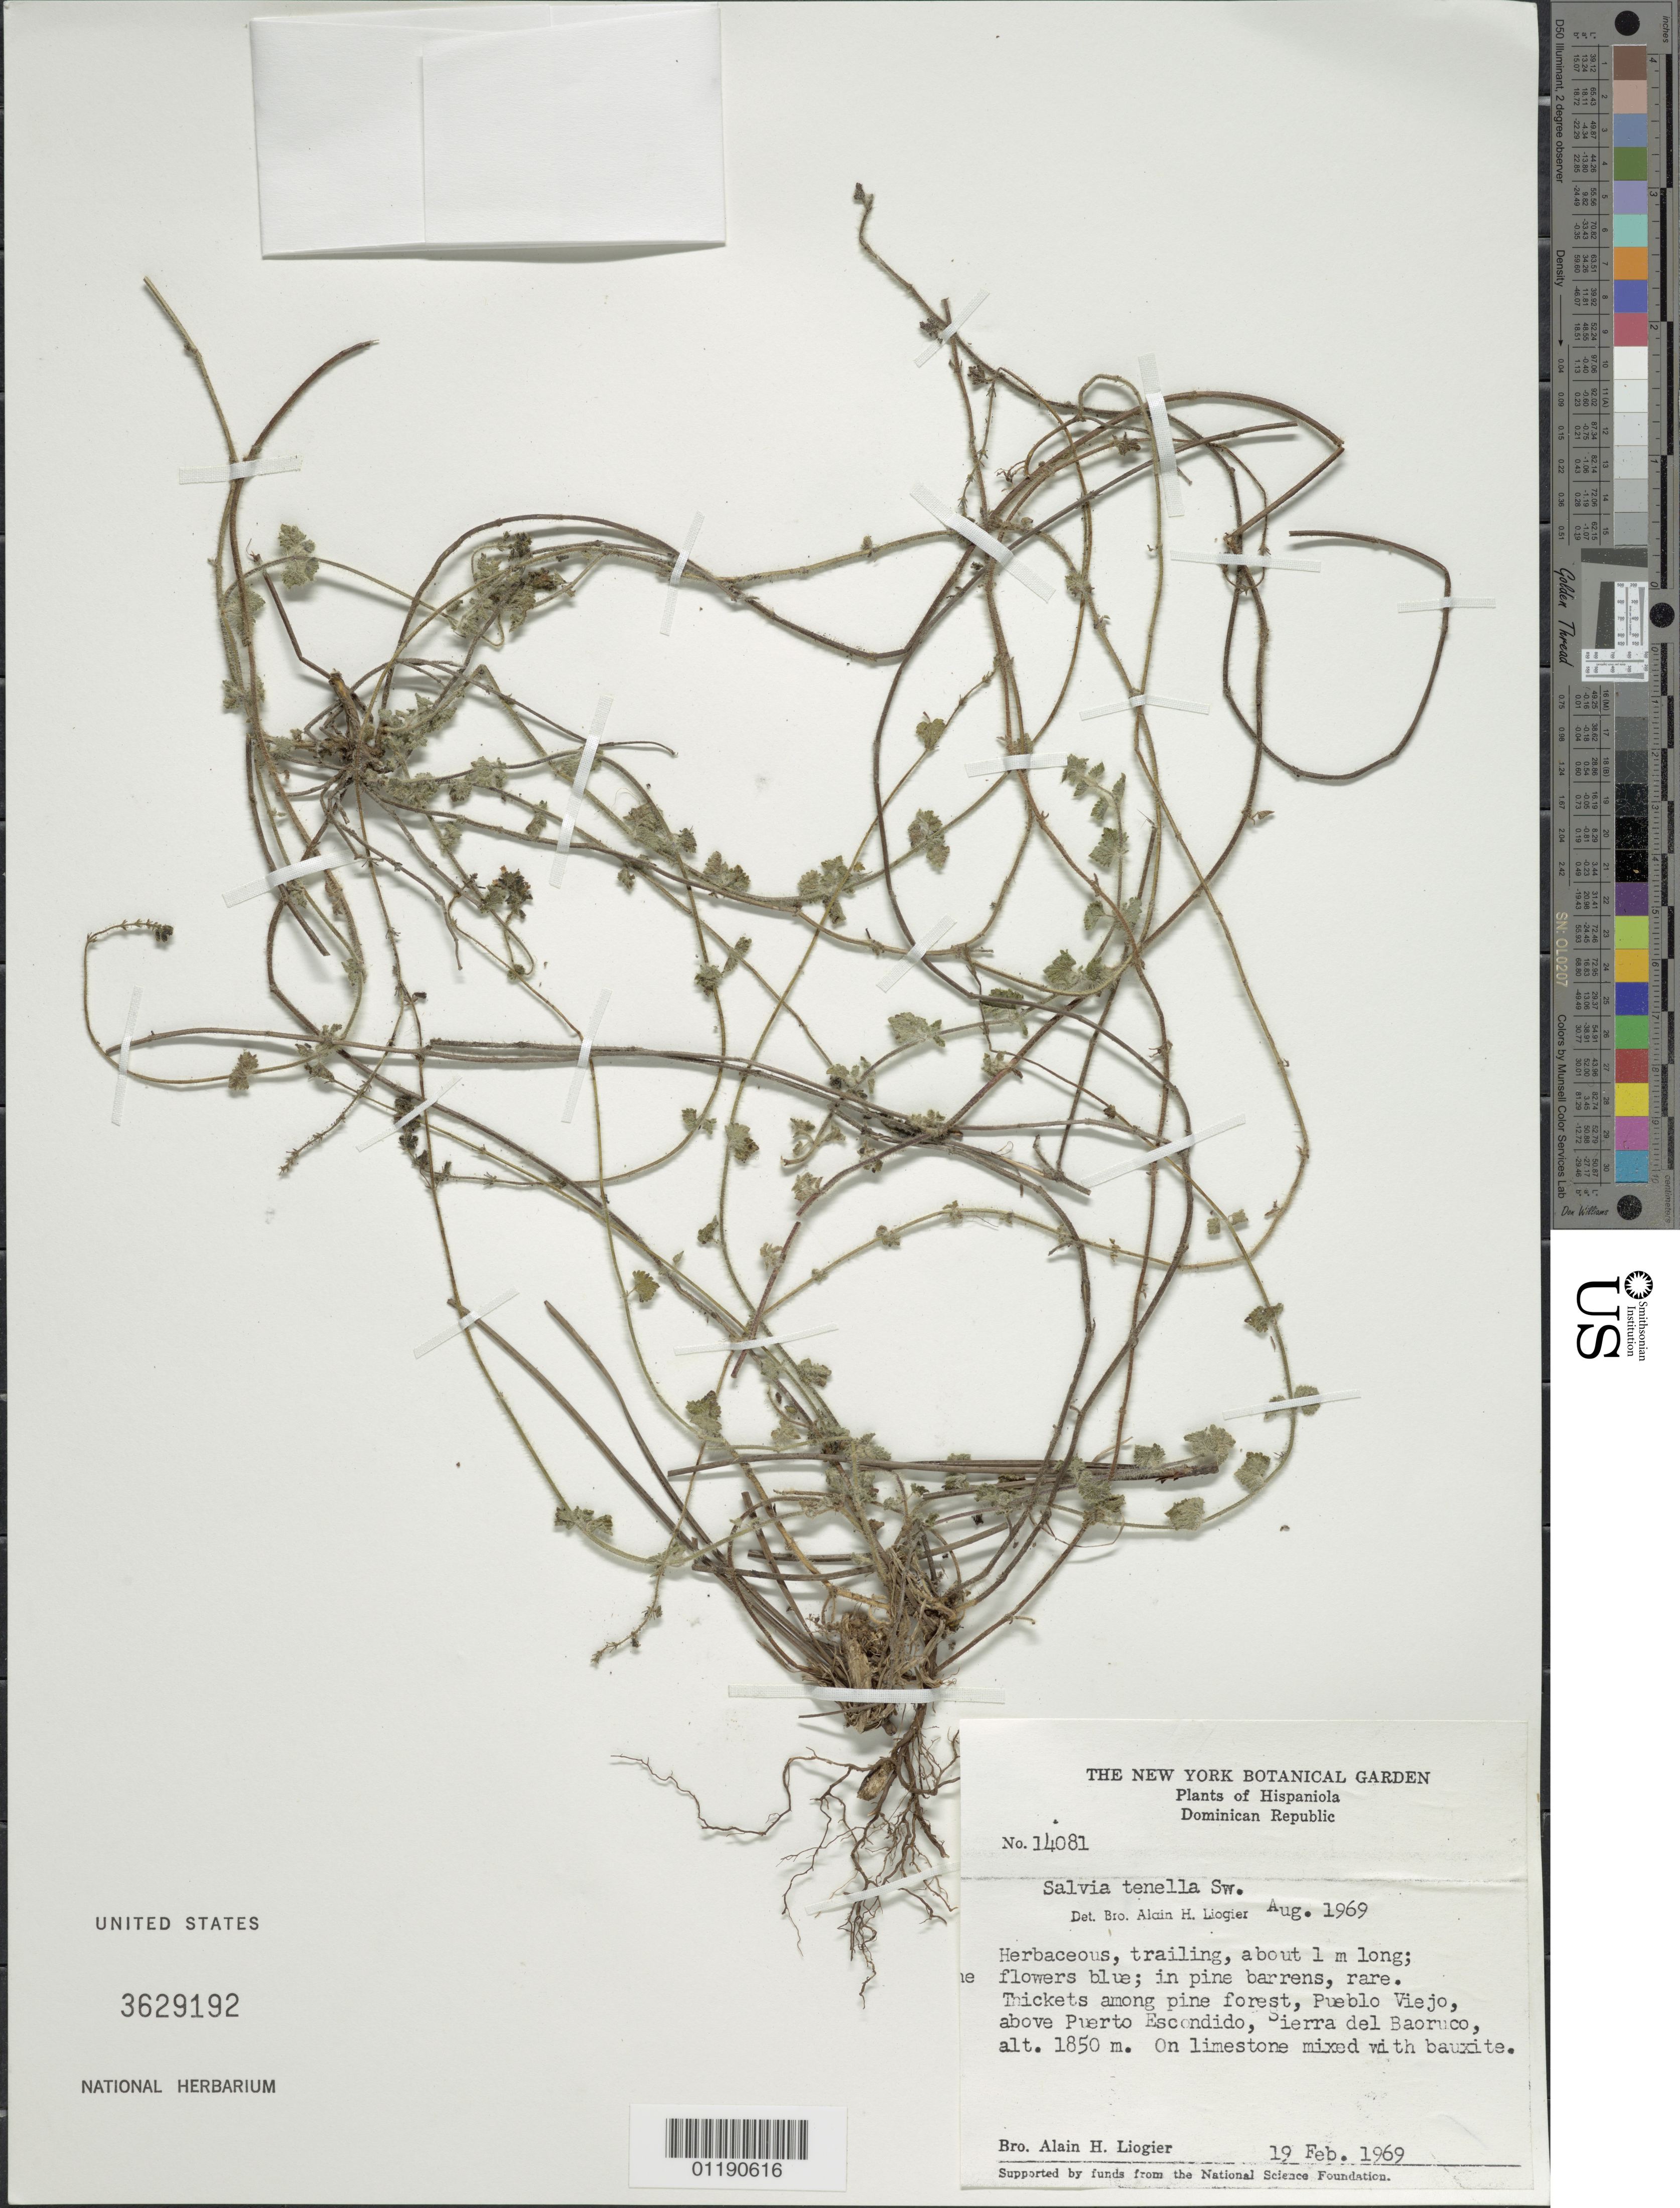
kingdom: Plantae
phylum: Tracheophyta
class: Magnoliopsida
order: Lamiales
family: Lamiaceae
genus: Salvia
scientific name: Salvia tenella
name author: Sw.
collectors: A. H. Liogier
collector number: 14081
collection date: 1969-02-19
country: Dominican Republic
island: Hispaniola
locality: Pueblo Viejo, above Puerto Escondido, Sierra del Baoruco.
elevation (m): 1850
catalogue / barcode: US 3629192